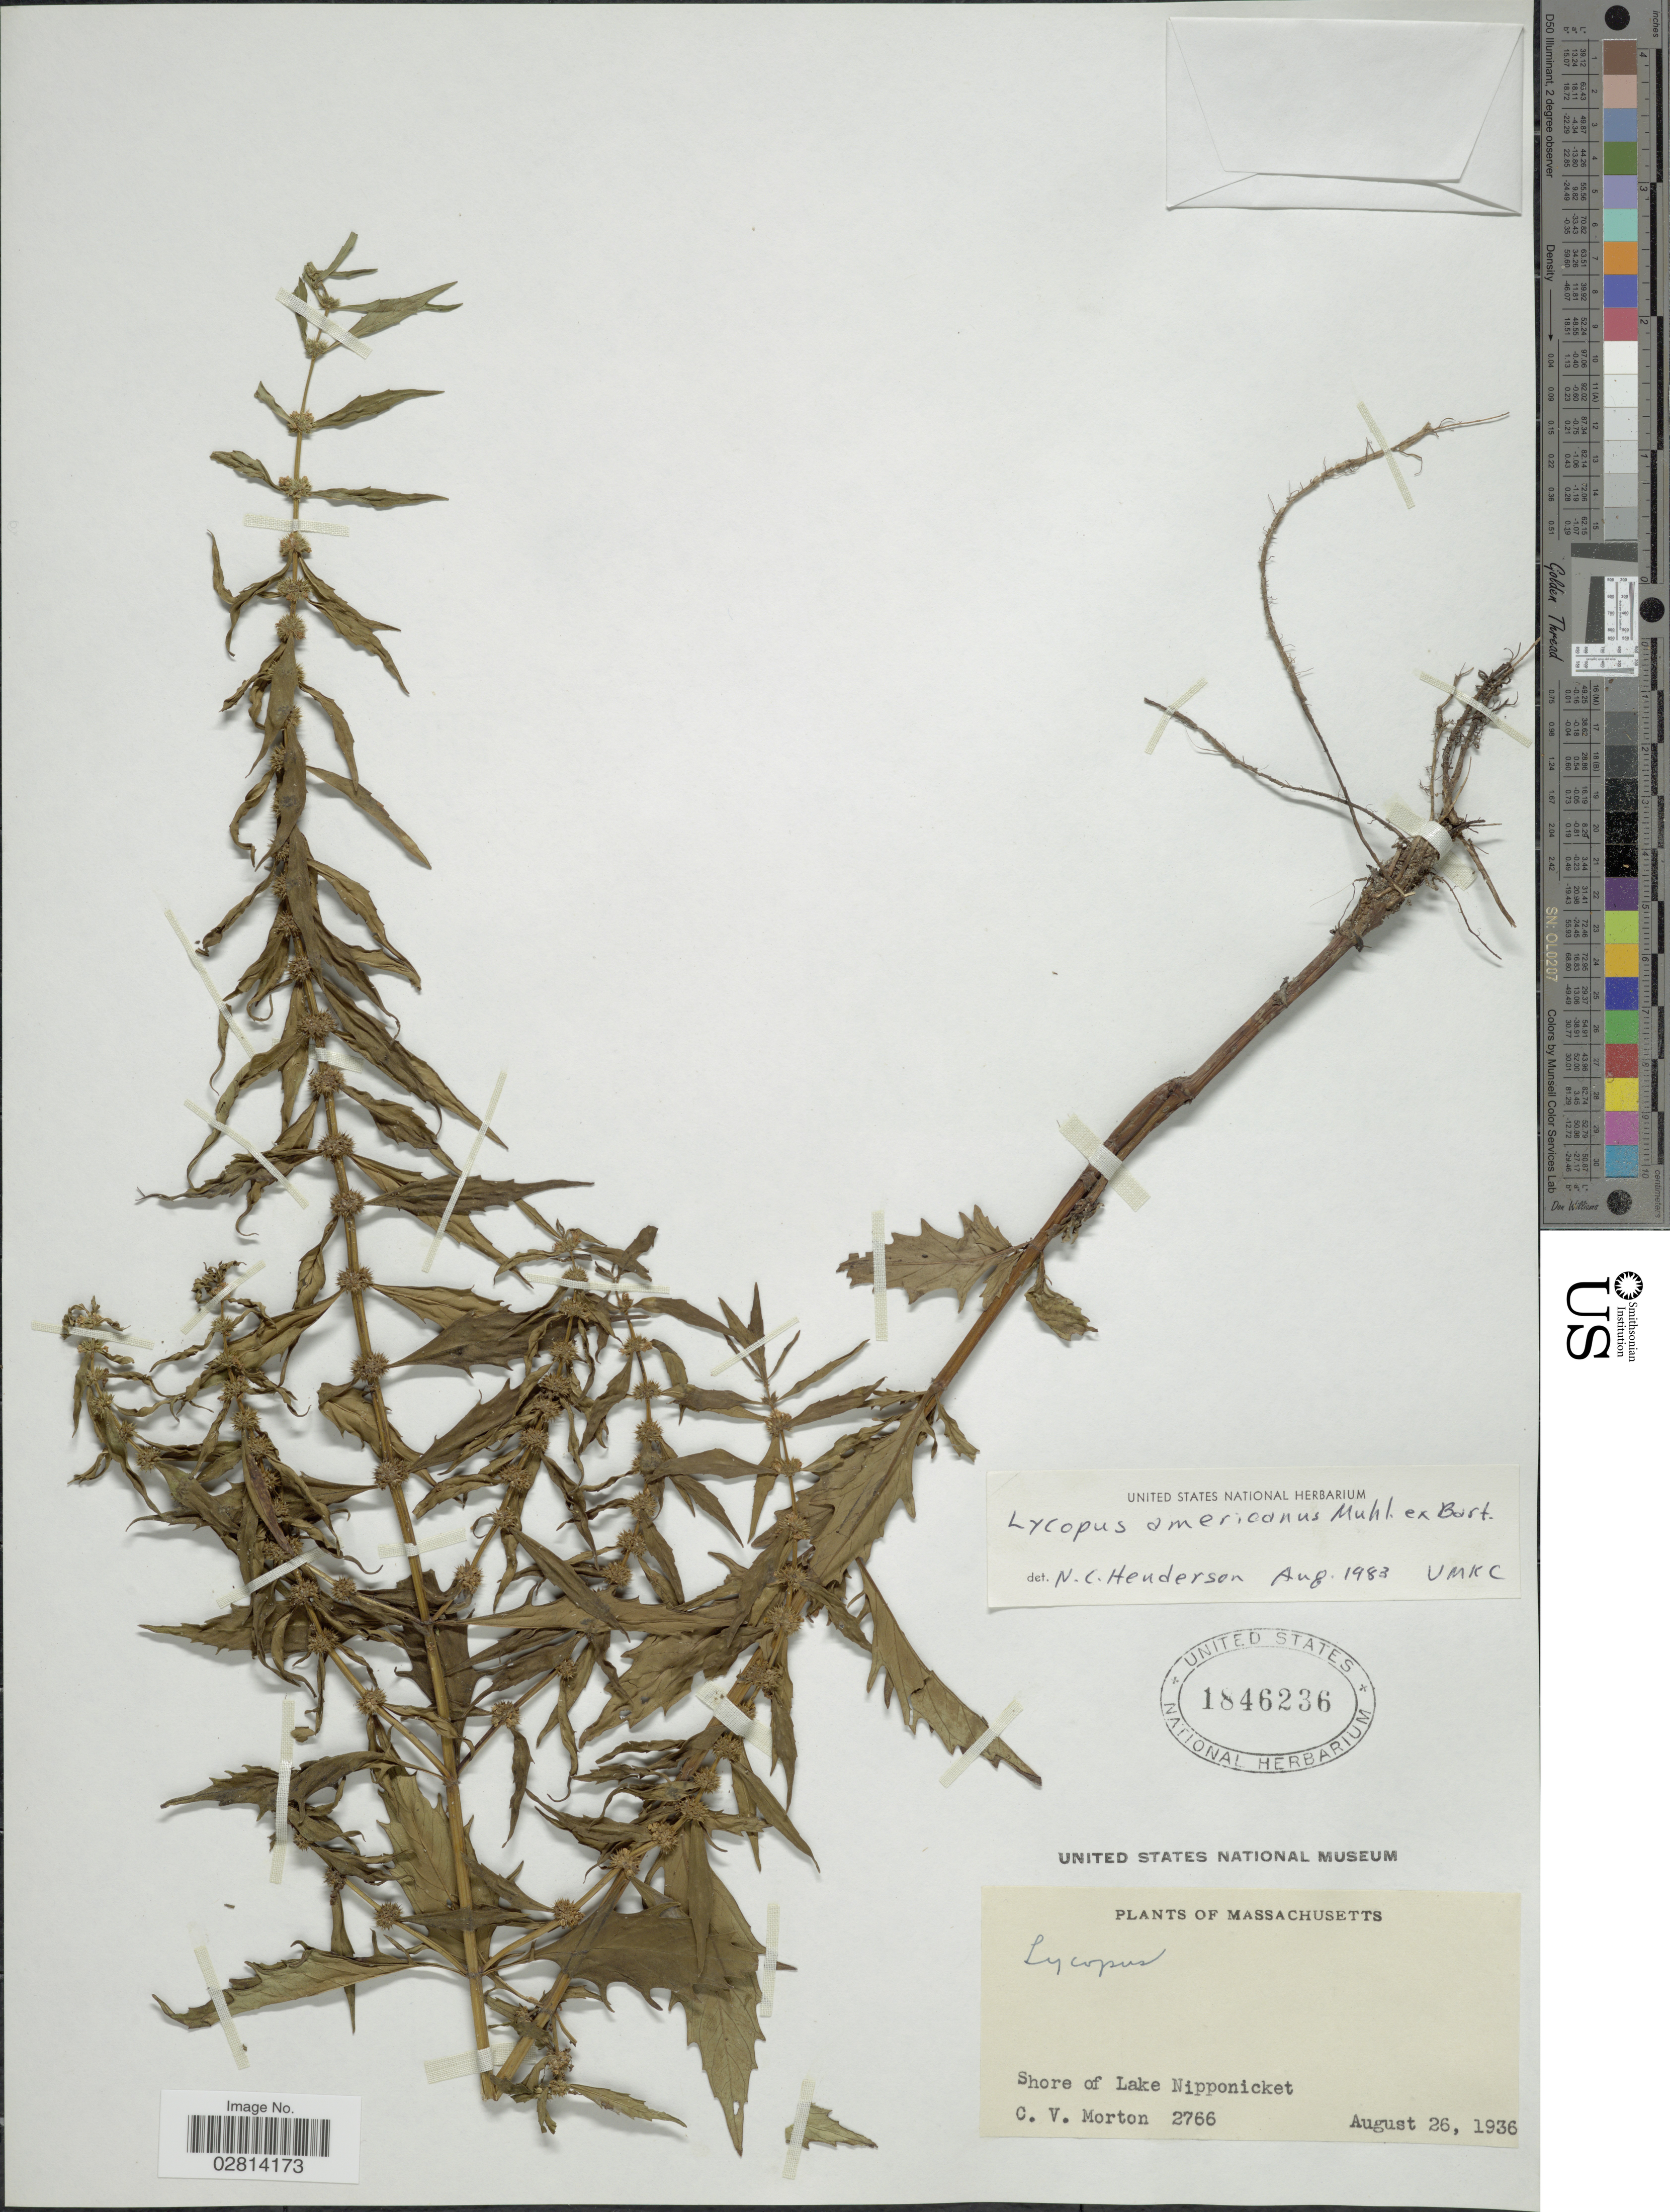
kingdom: Plantae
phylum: Tracheophyta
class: Magnoliopsida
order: Lamiales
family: Lamiaceae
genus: Lycopus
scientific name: Lycopus americanus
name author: Muhl. ex W.P.C. Barton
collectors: C. V. Morton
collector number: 2766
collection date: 1936-08-26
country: United States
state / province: Massachusetts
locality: Shore of Lake Nipponicket.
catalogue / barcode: US 1846236